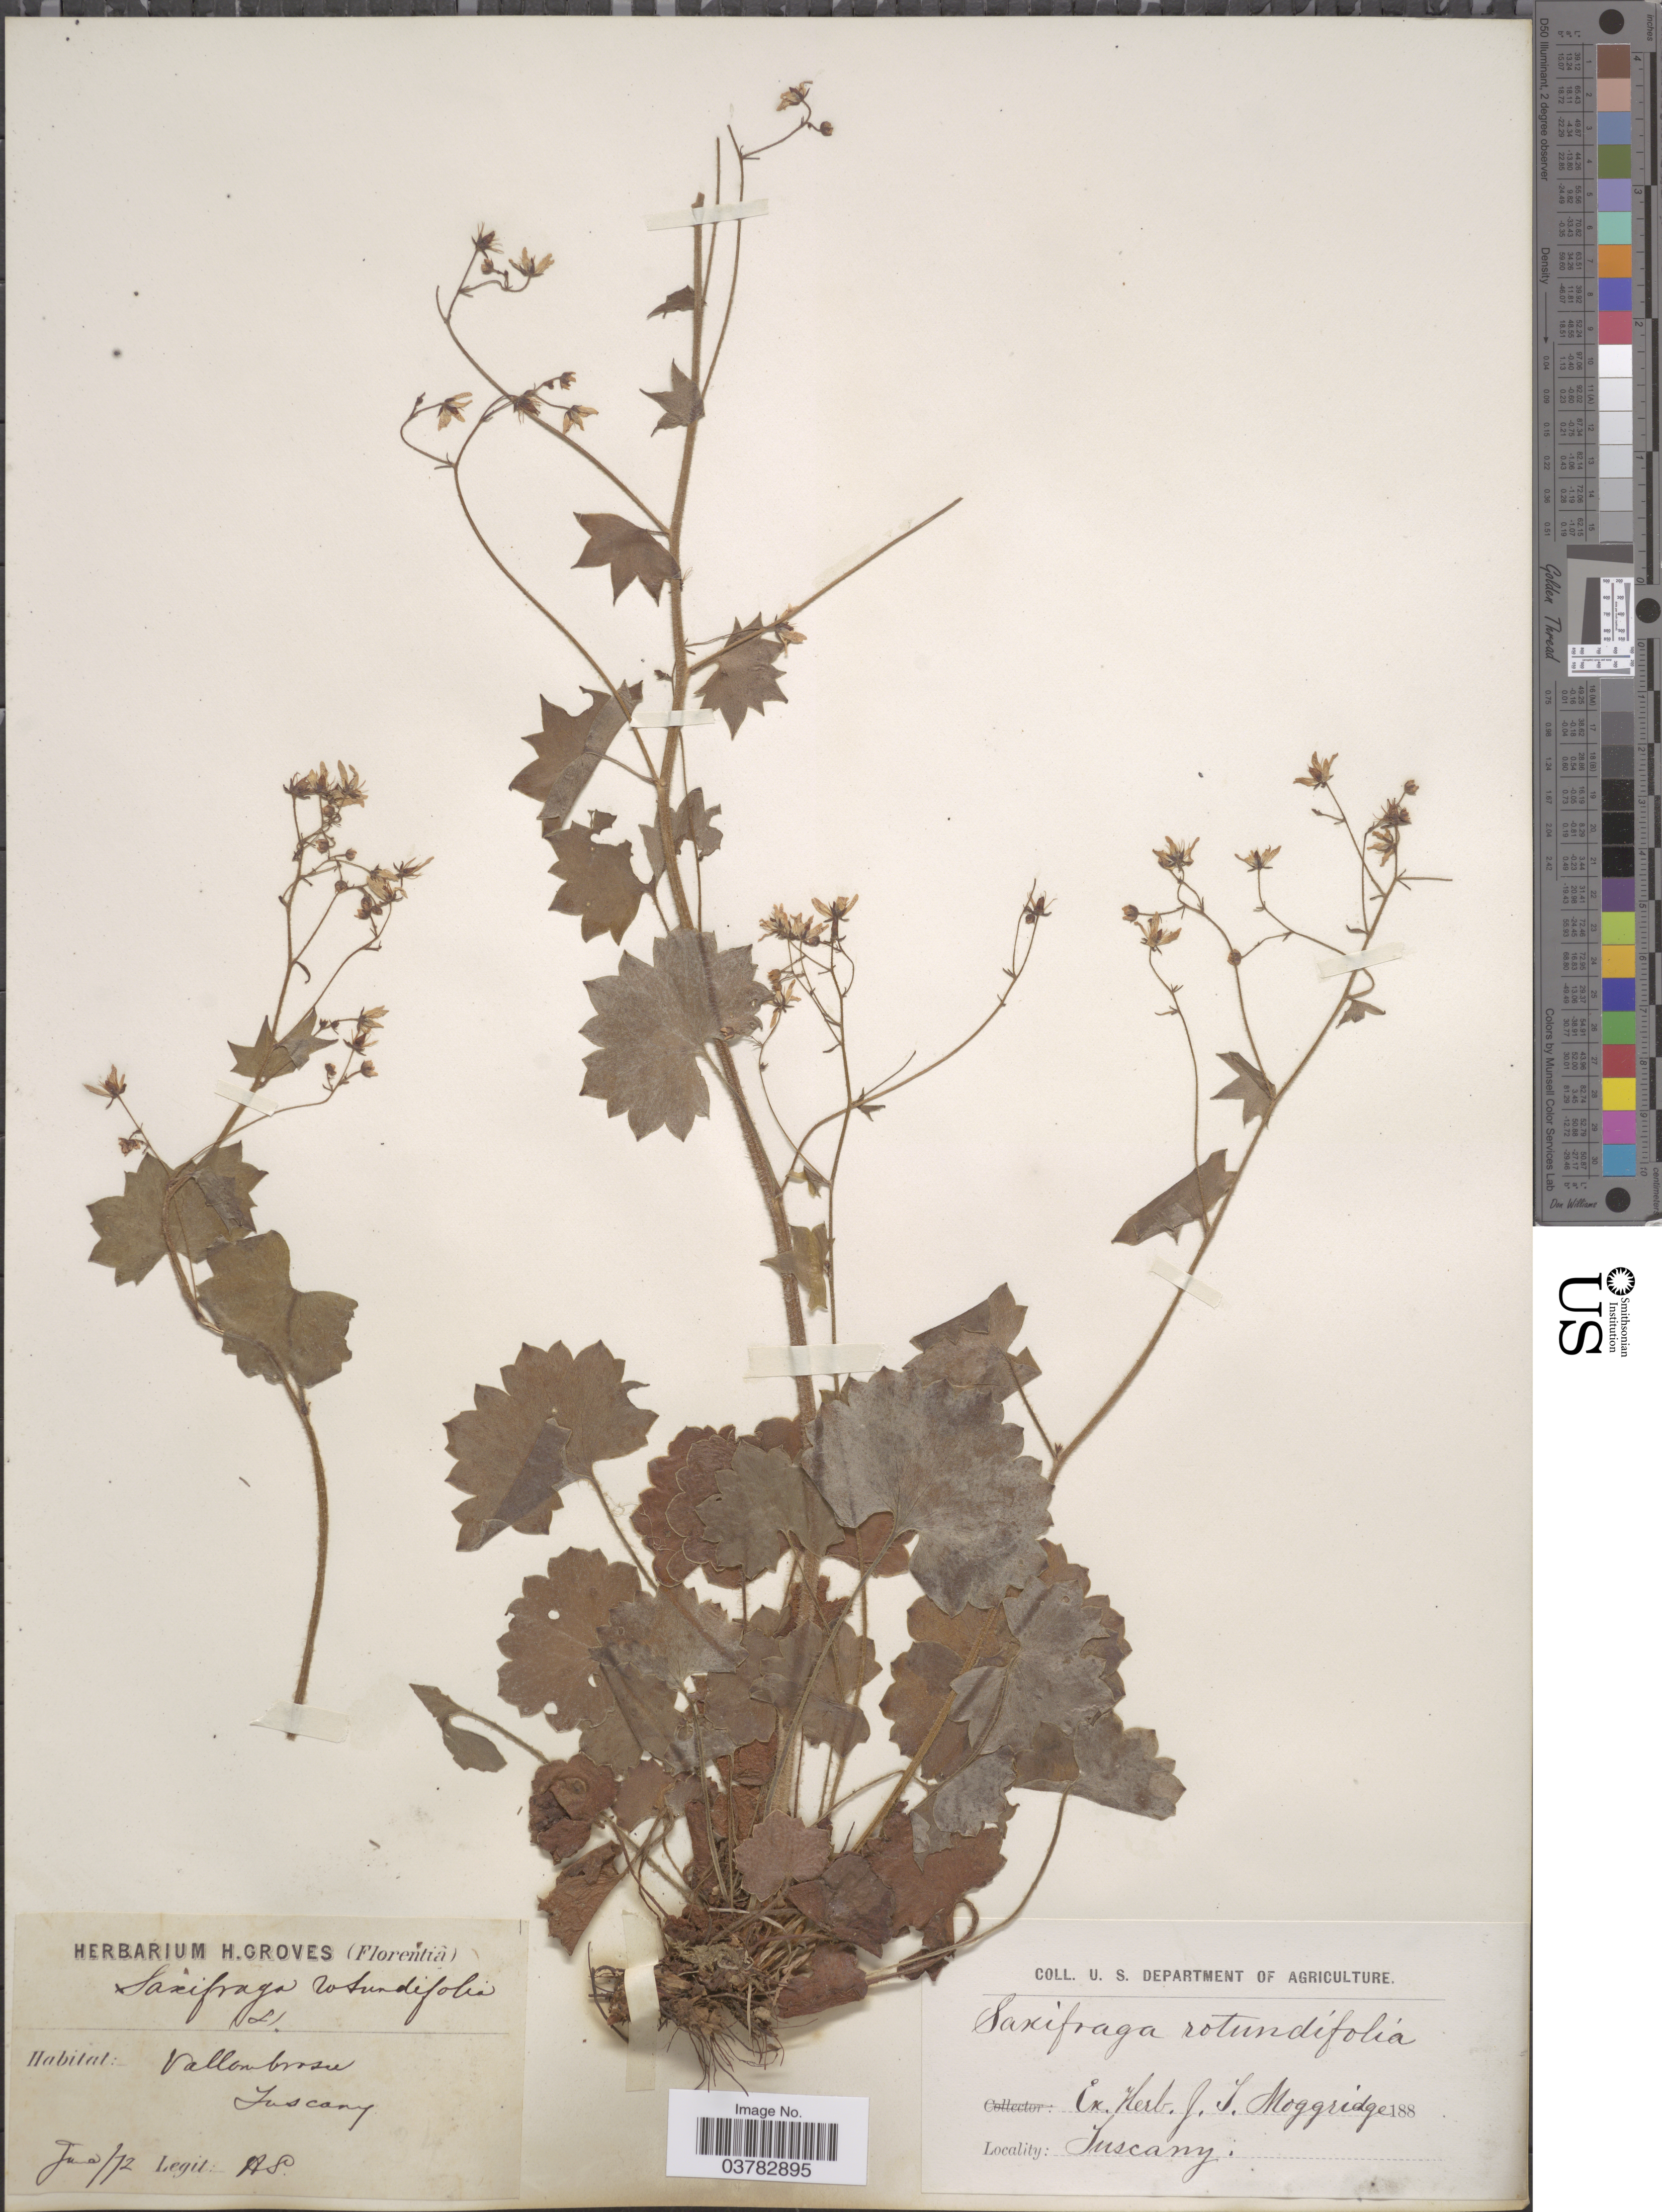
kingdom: Plantae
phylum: Tracheophyta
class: Magnoliopsida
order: Saxifragales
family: Saxifragaceae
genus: Saxifraga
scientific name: Saxifraga rotundifolia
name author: L.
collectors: H. Groves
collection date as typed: Transcribed d/m/y: /6/72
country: Italy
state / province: Tuscany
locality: Vallombrosa.